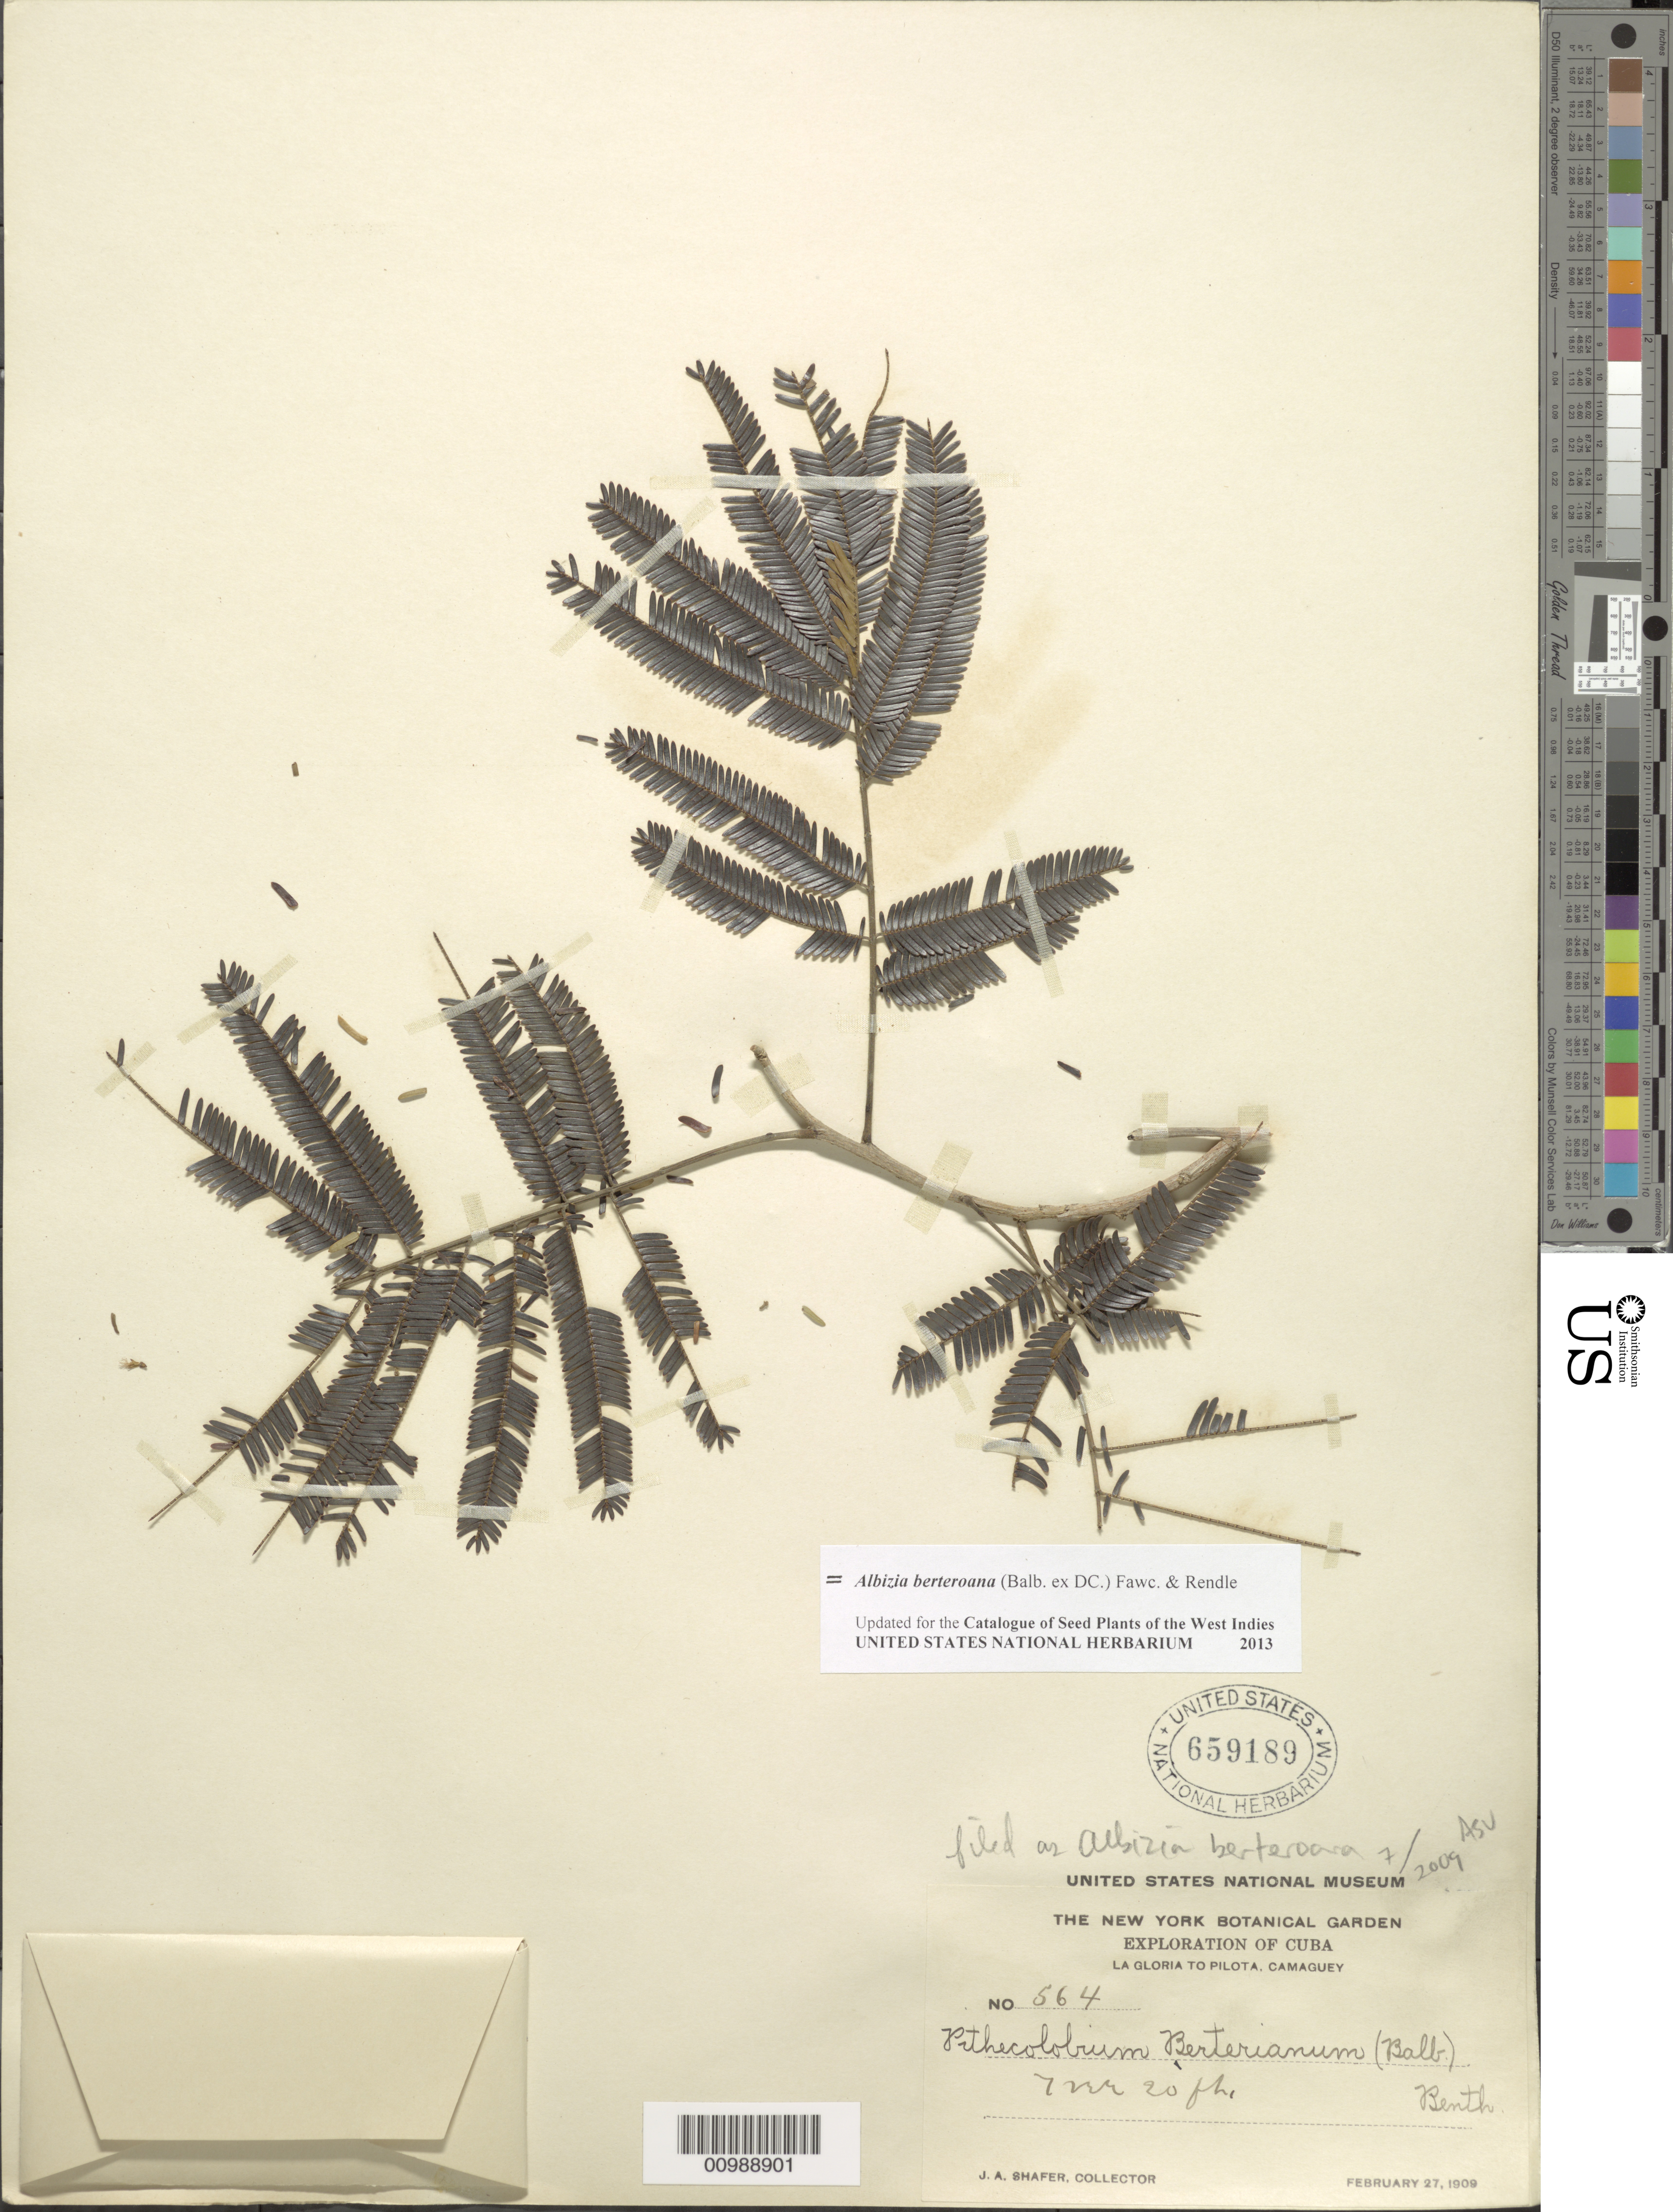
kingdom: Plantae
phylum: Tracheophyta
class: Magnoliopsida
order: Fabales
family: Fabaceae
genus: Pseudalbizzia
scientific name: Pseudalbizzia berteroana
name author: (Balb. ex DC.) Britton & Rose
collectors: J. A. Shafer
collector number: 564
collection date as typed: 27 Feb 1909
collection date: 1909-02-27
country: Cuba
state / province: Camagüey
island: Cuba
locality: La Gloria to Pilota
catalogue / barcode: US 659189